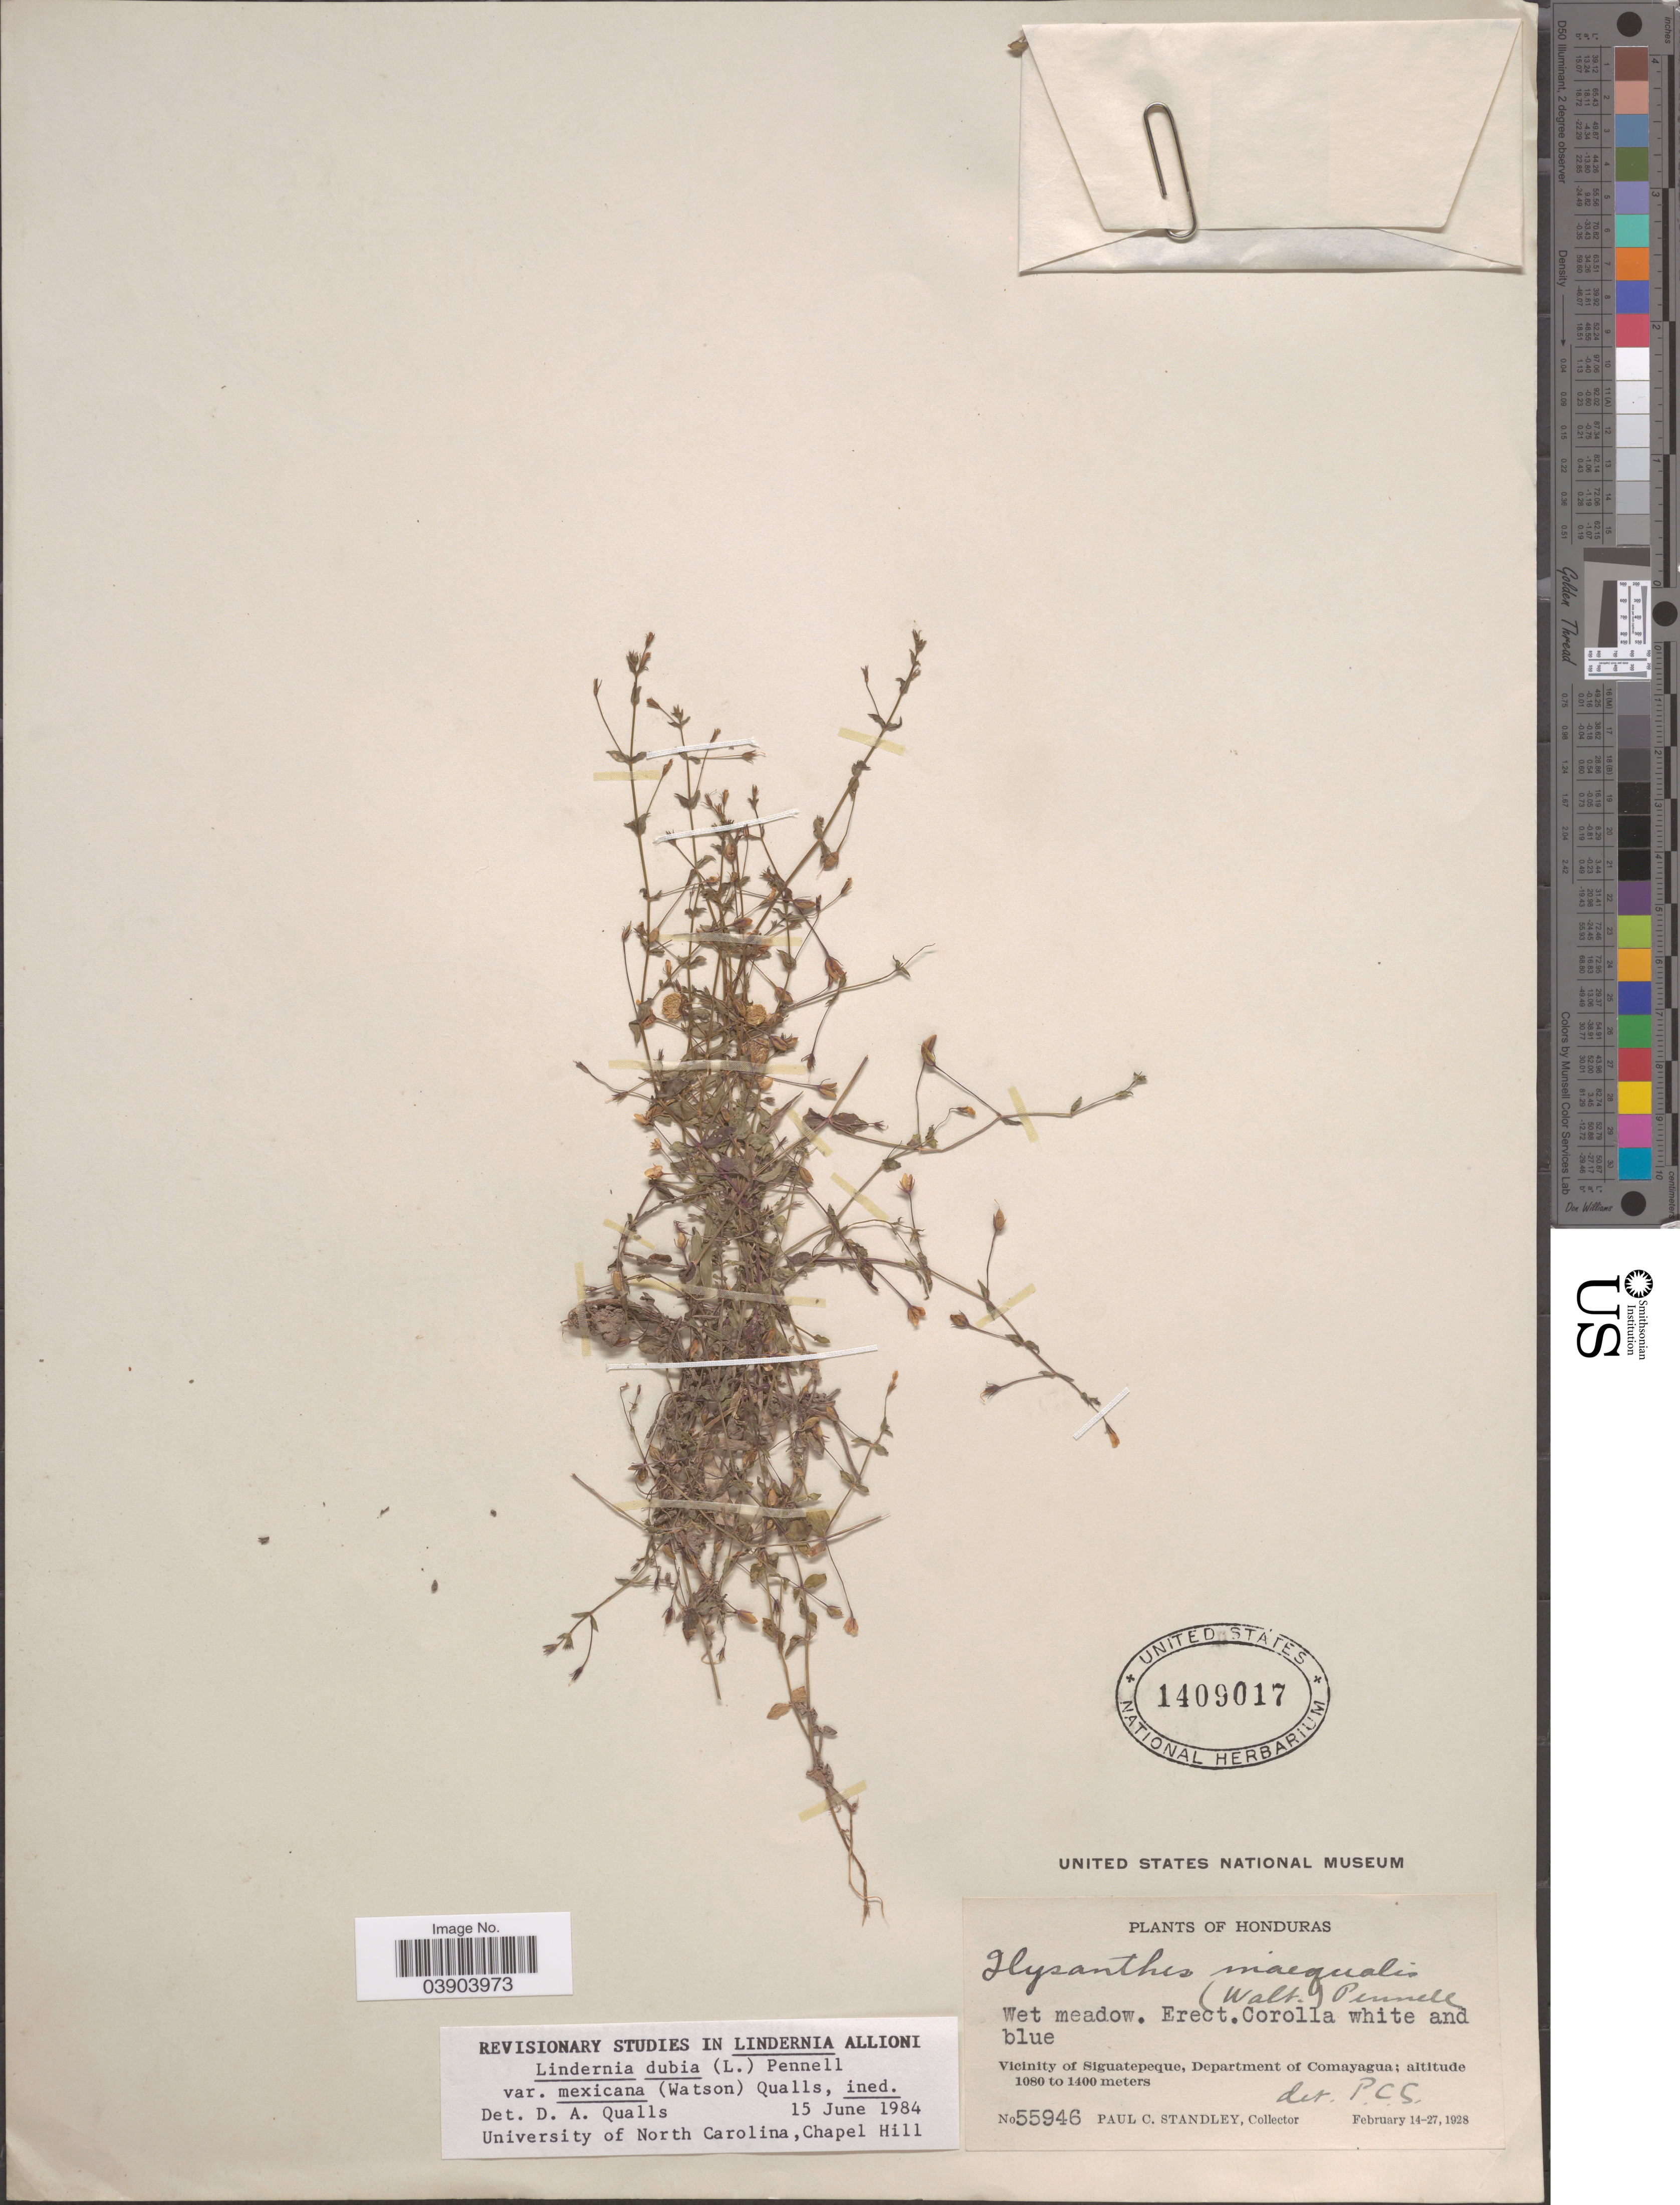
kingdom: Plantae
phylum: Tracheophyta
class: Magnoliopsida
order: Lamiales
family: Linderniaceae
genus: Lindernia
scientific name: Lindernia dubia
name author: (L.) Pennell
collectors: P. C. Standley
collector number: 55946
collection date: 1928-02-14/1928-02-27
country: Honduras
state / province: Comayagua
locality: Wet meadow. Vicinity of Siguatepeque, Department of Comayagua.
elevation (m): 1080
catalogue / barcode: US 1409017